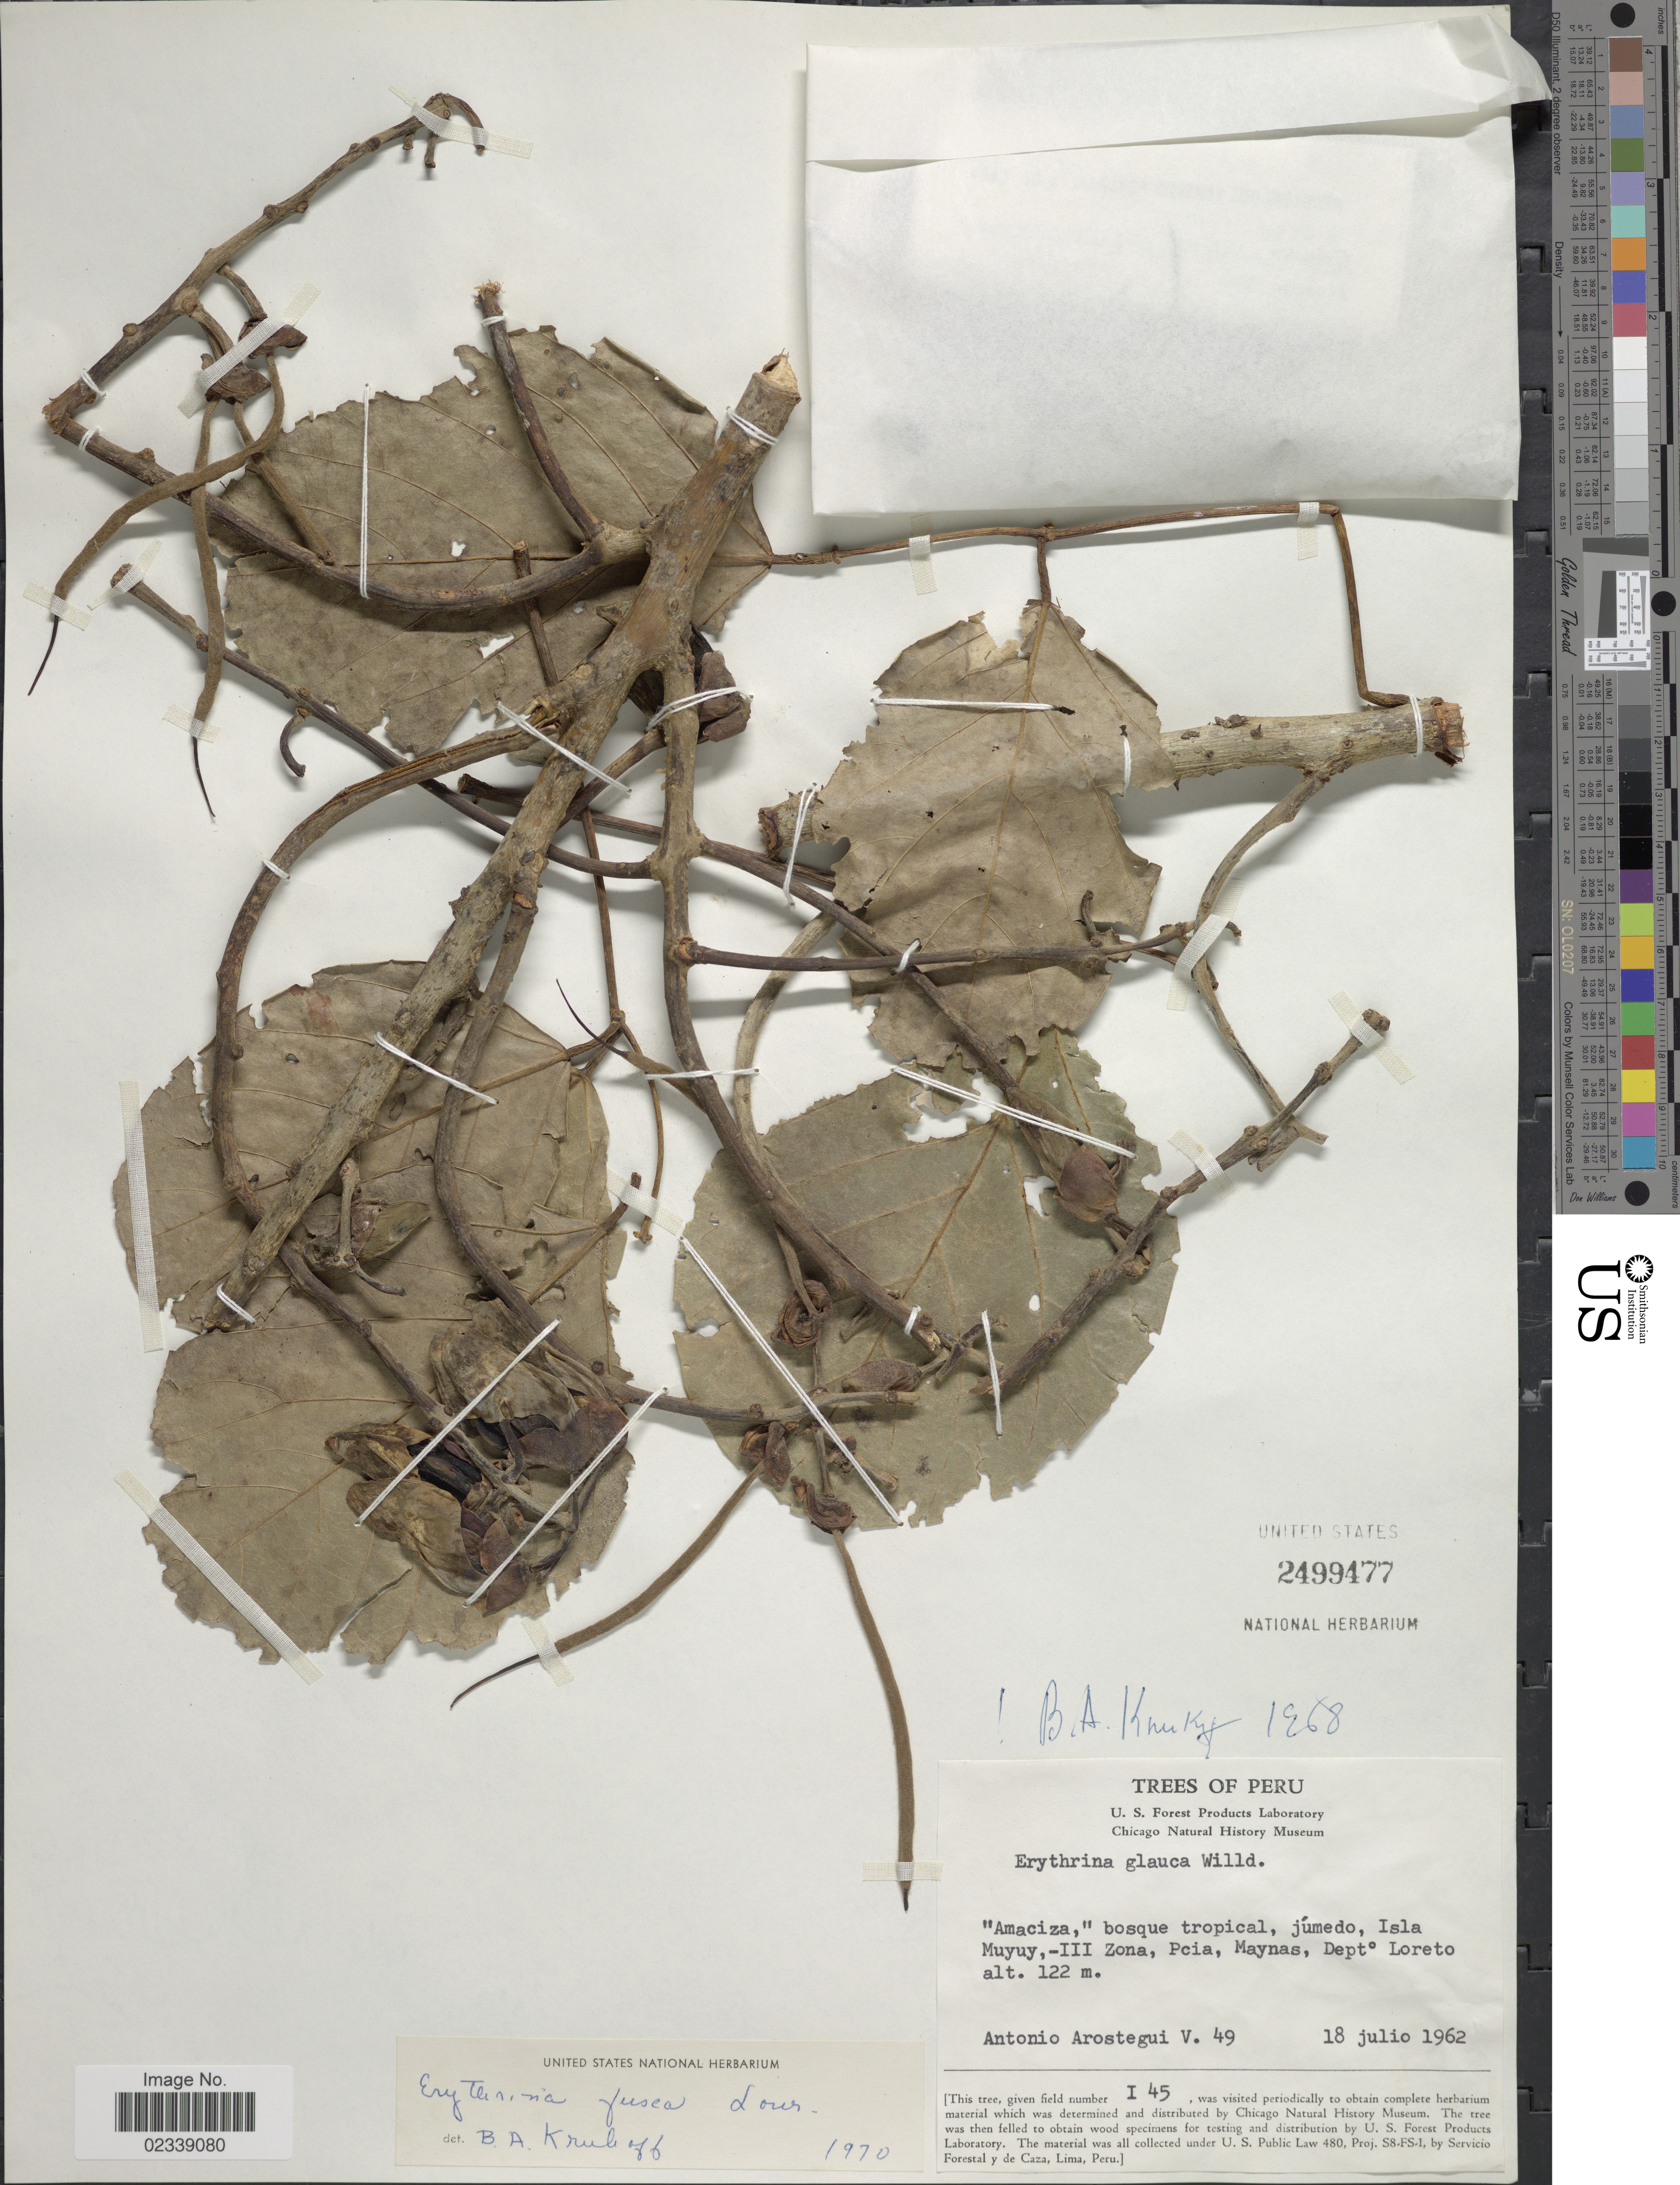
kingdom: Plantae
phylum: Tracheophyta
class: Magnoliopsida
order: Fabales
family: Fabaceae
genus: Erythrina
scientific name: Erythrina fusca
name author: Lour.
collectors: A. Arostegui V.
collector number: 49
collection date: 1962-07-18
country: Peru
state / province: Loreto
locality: Isla Muyuy, -III Zona, Pcia, Maynas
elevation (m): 122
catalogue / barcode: US 2499477